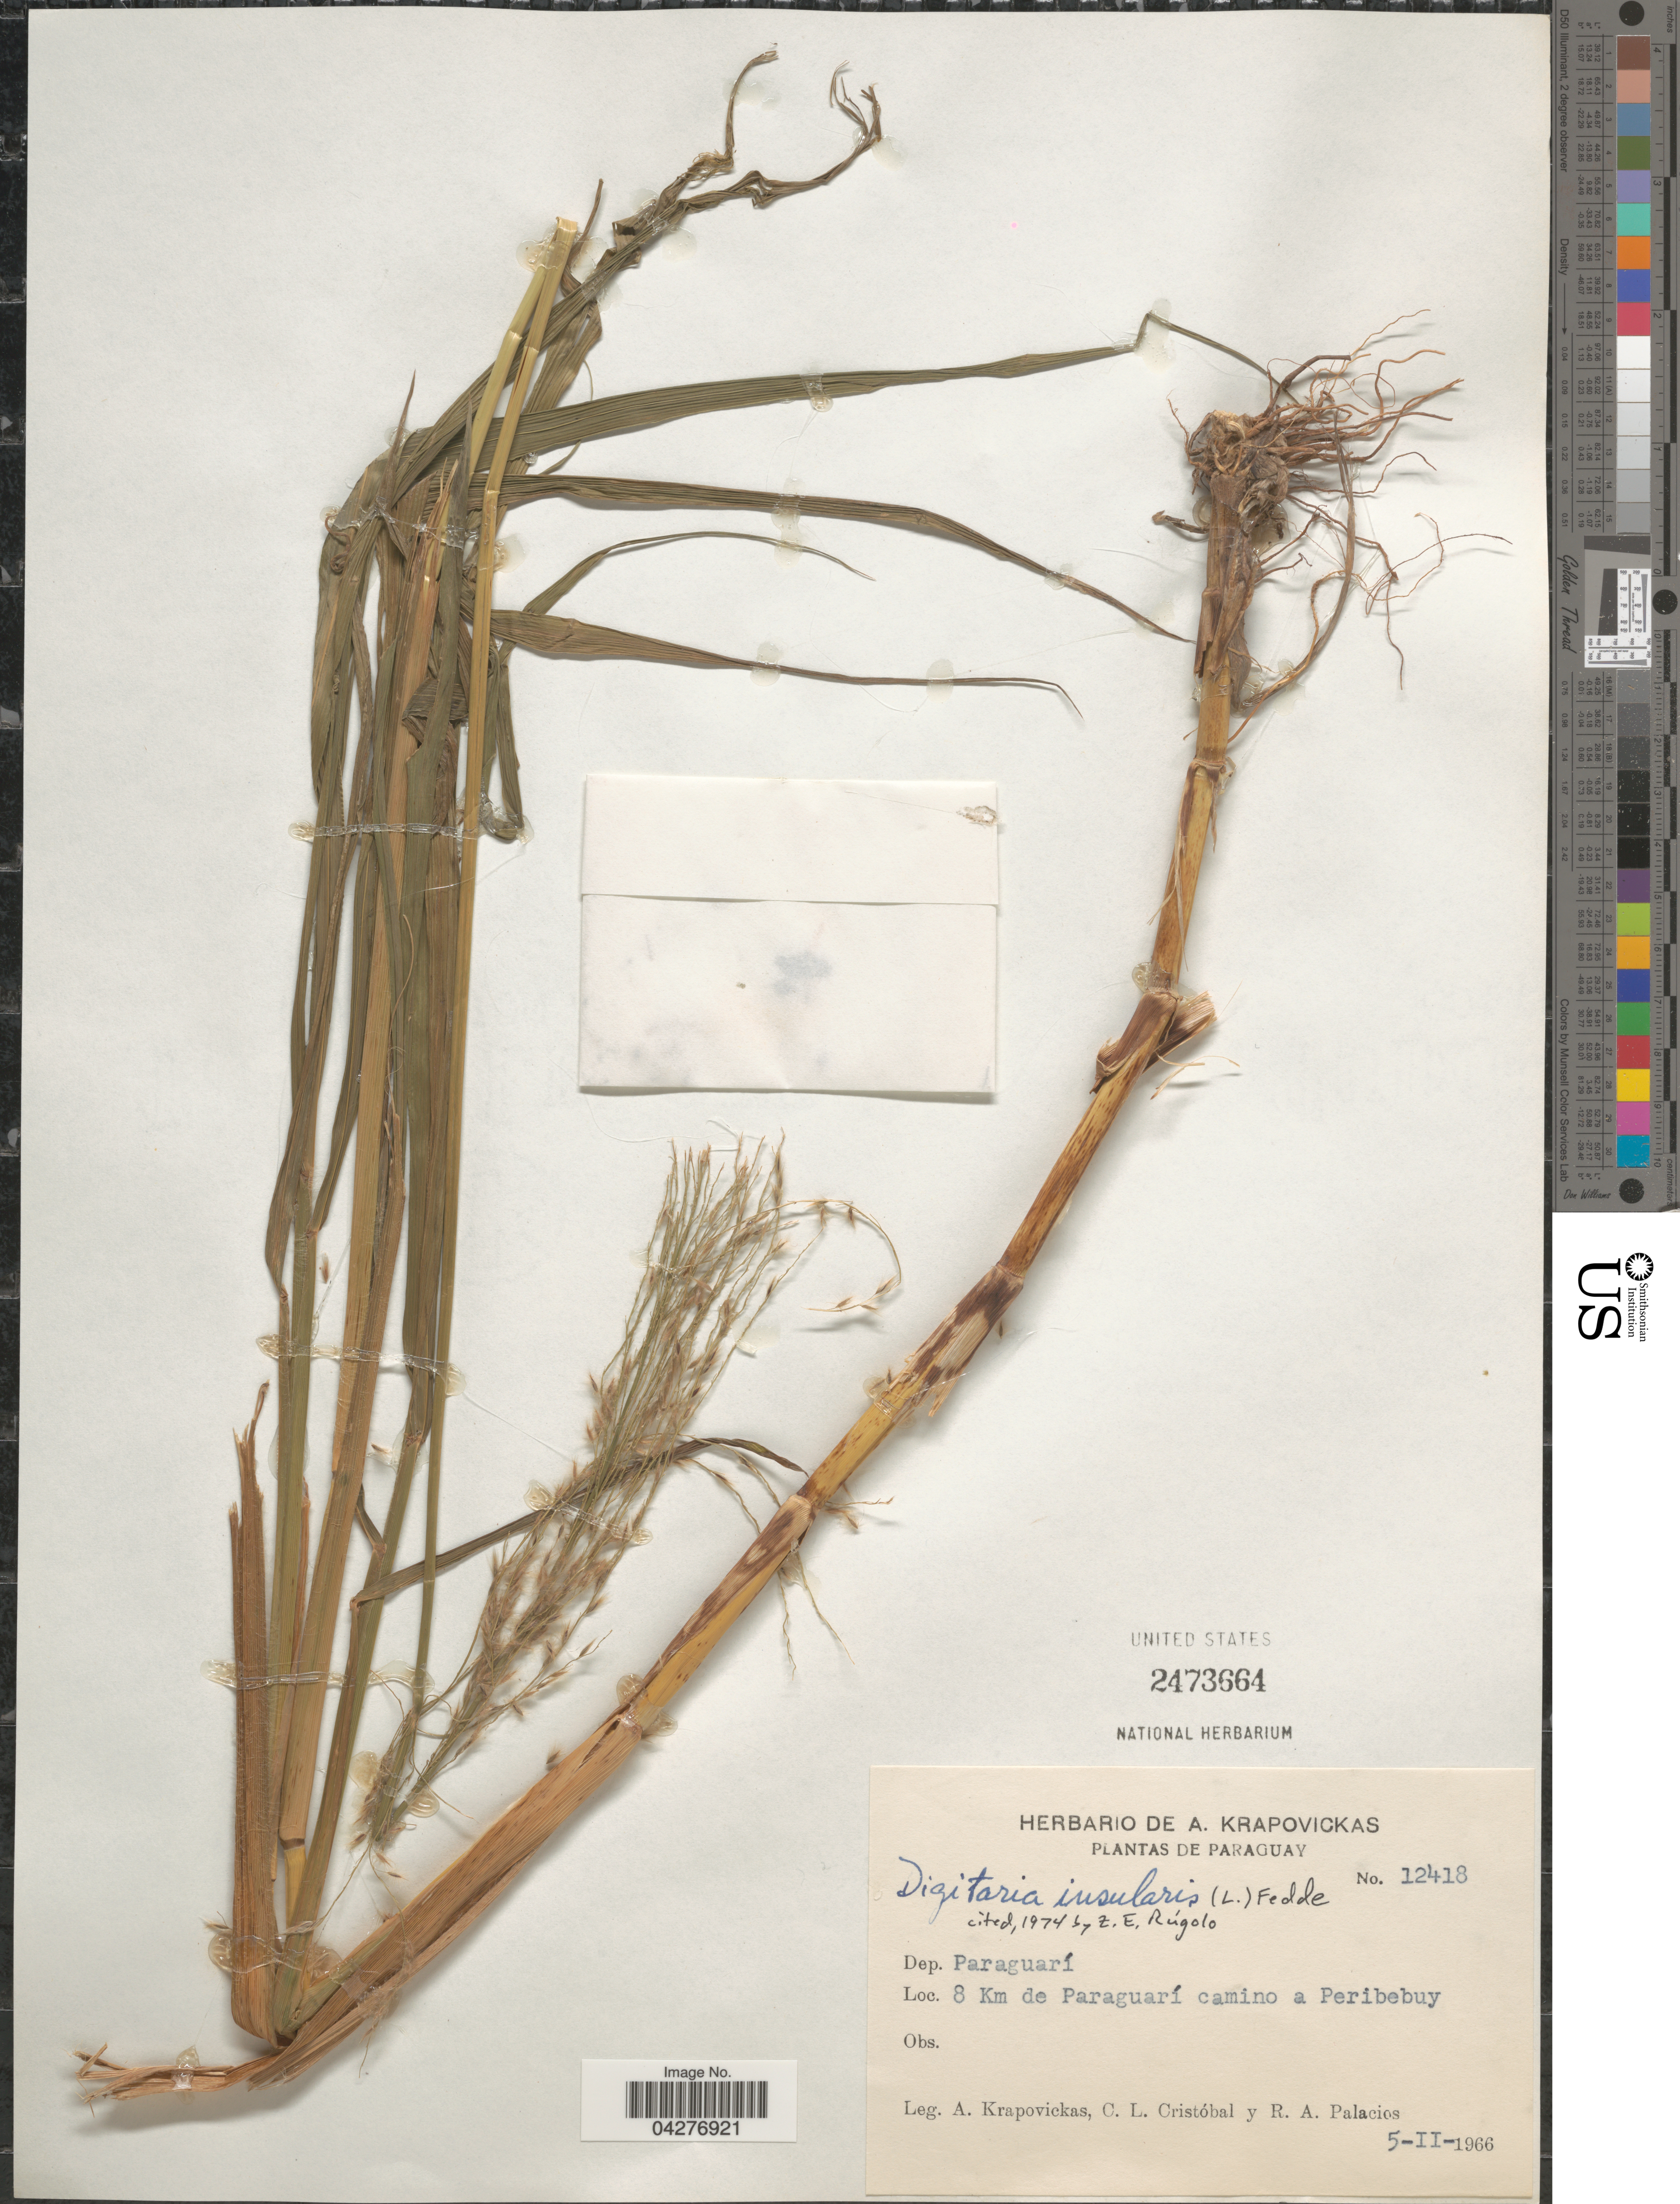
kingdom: Plantae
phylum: Tracheophyta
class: Liliopsida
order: Poales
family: Poaceae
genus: Digitaria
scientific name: Digitaria insularis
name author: (L.) Fedde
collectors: A. Krapovickas, C. L. Cristóbal & R. Palacios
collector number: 12418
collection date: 1966-02-05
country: Paraguay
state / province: Paraguari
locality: Dep. Paraguarí. 8 Km de Paraguarí camino a Peribebuy.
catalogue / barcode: US 2473664